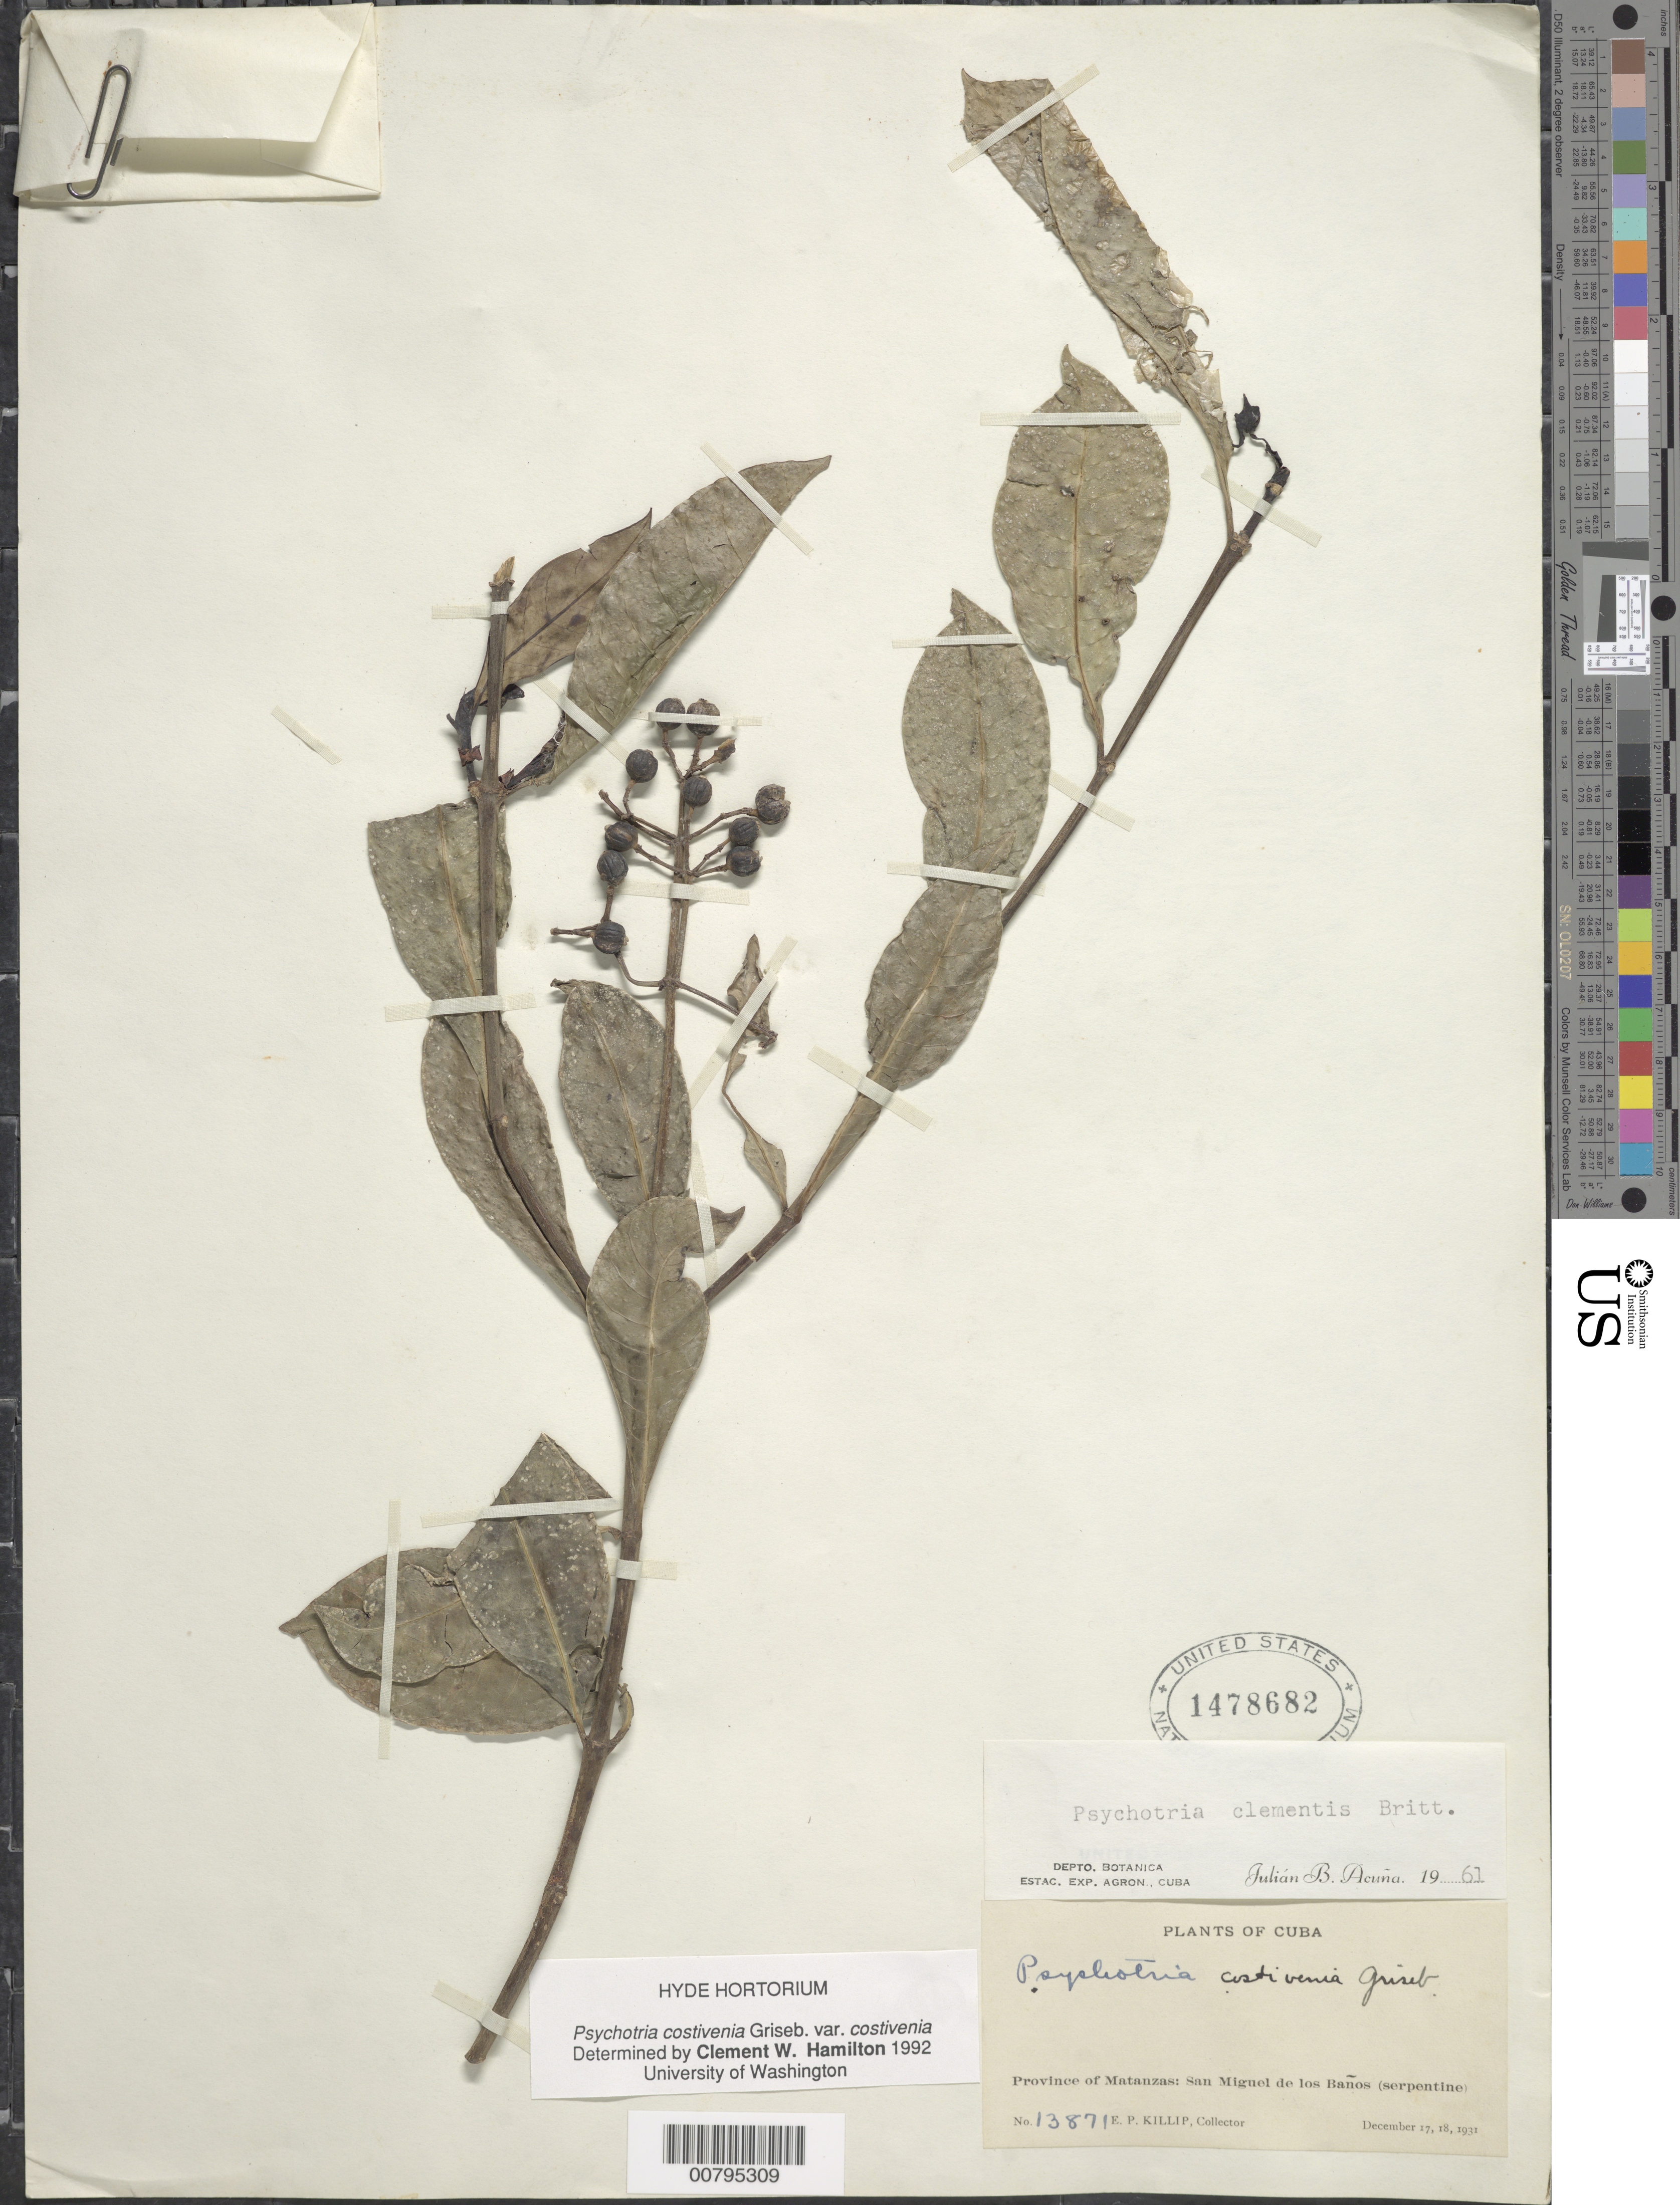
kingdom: Plantae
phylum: Tracheophyta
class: Magnoliopsida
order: Gentianales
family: Rubiaceae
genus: Psychotria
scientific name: Psychotria costivenia var. costivenia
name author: Griseb.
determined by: Hamilton, C. W.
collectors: E. P. Killip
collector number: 13871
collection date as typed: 17 Dec 1931 to 18 Dec 1931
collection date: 1931-12-17/1931-12-18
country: Cuba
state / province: Matanzas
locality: San Miguel de los Banos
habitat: Serpentine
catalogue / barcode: US 1478682